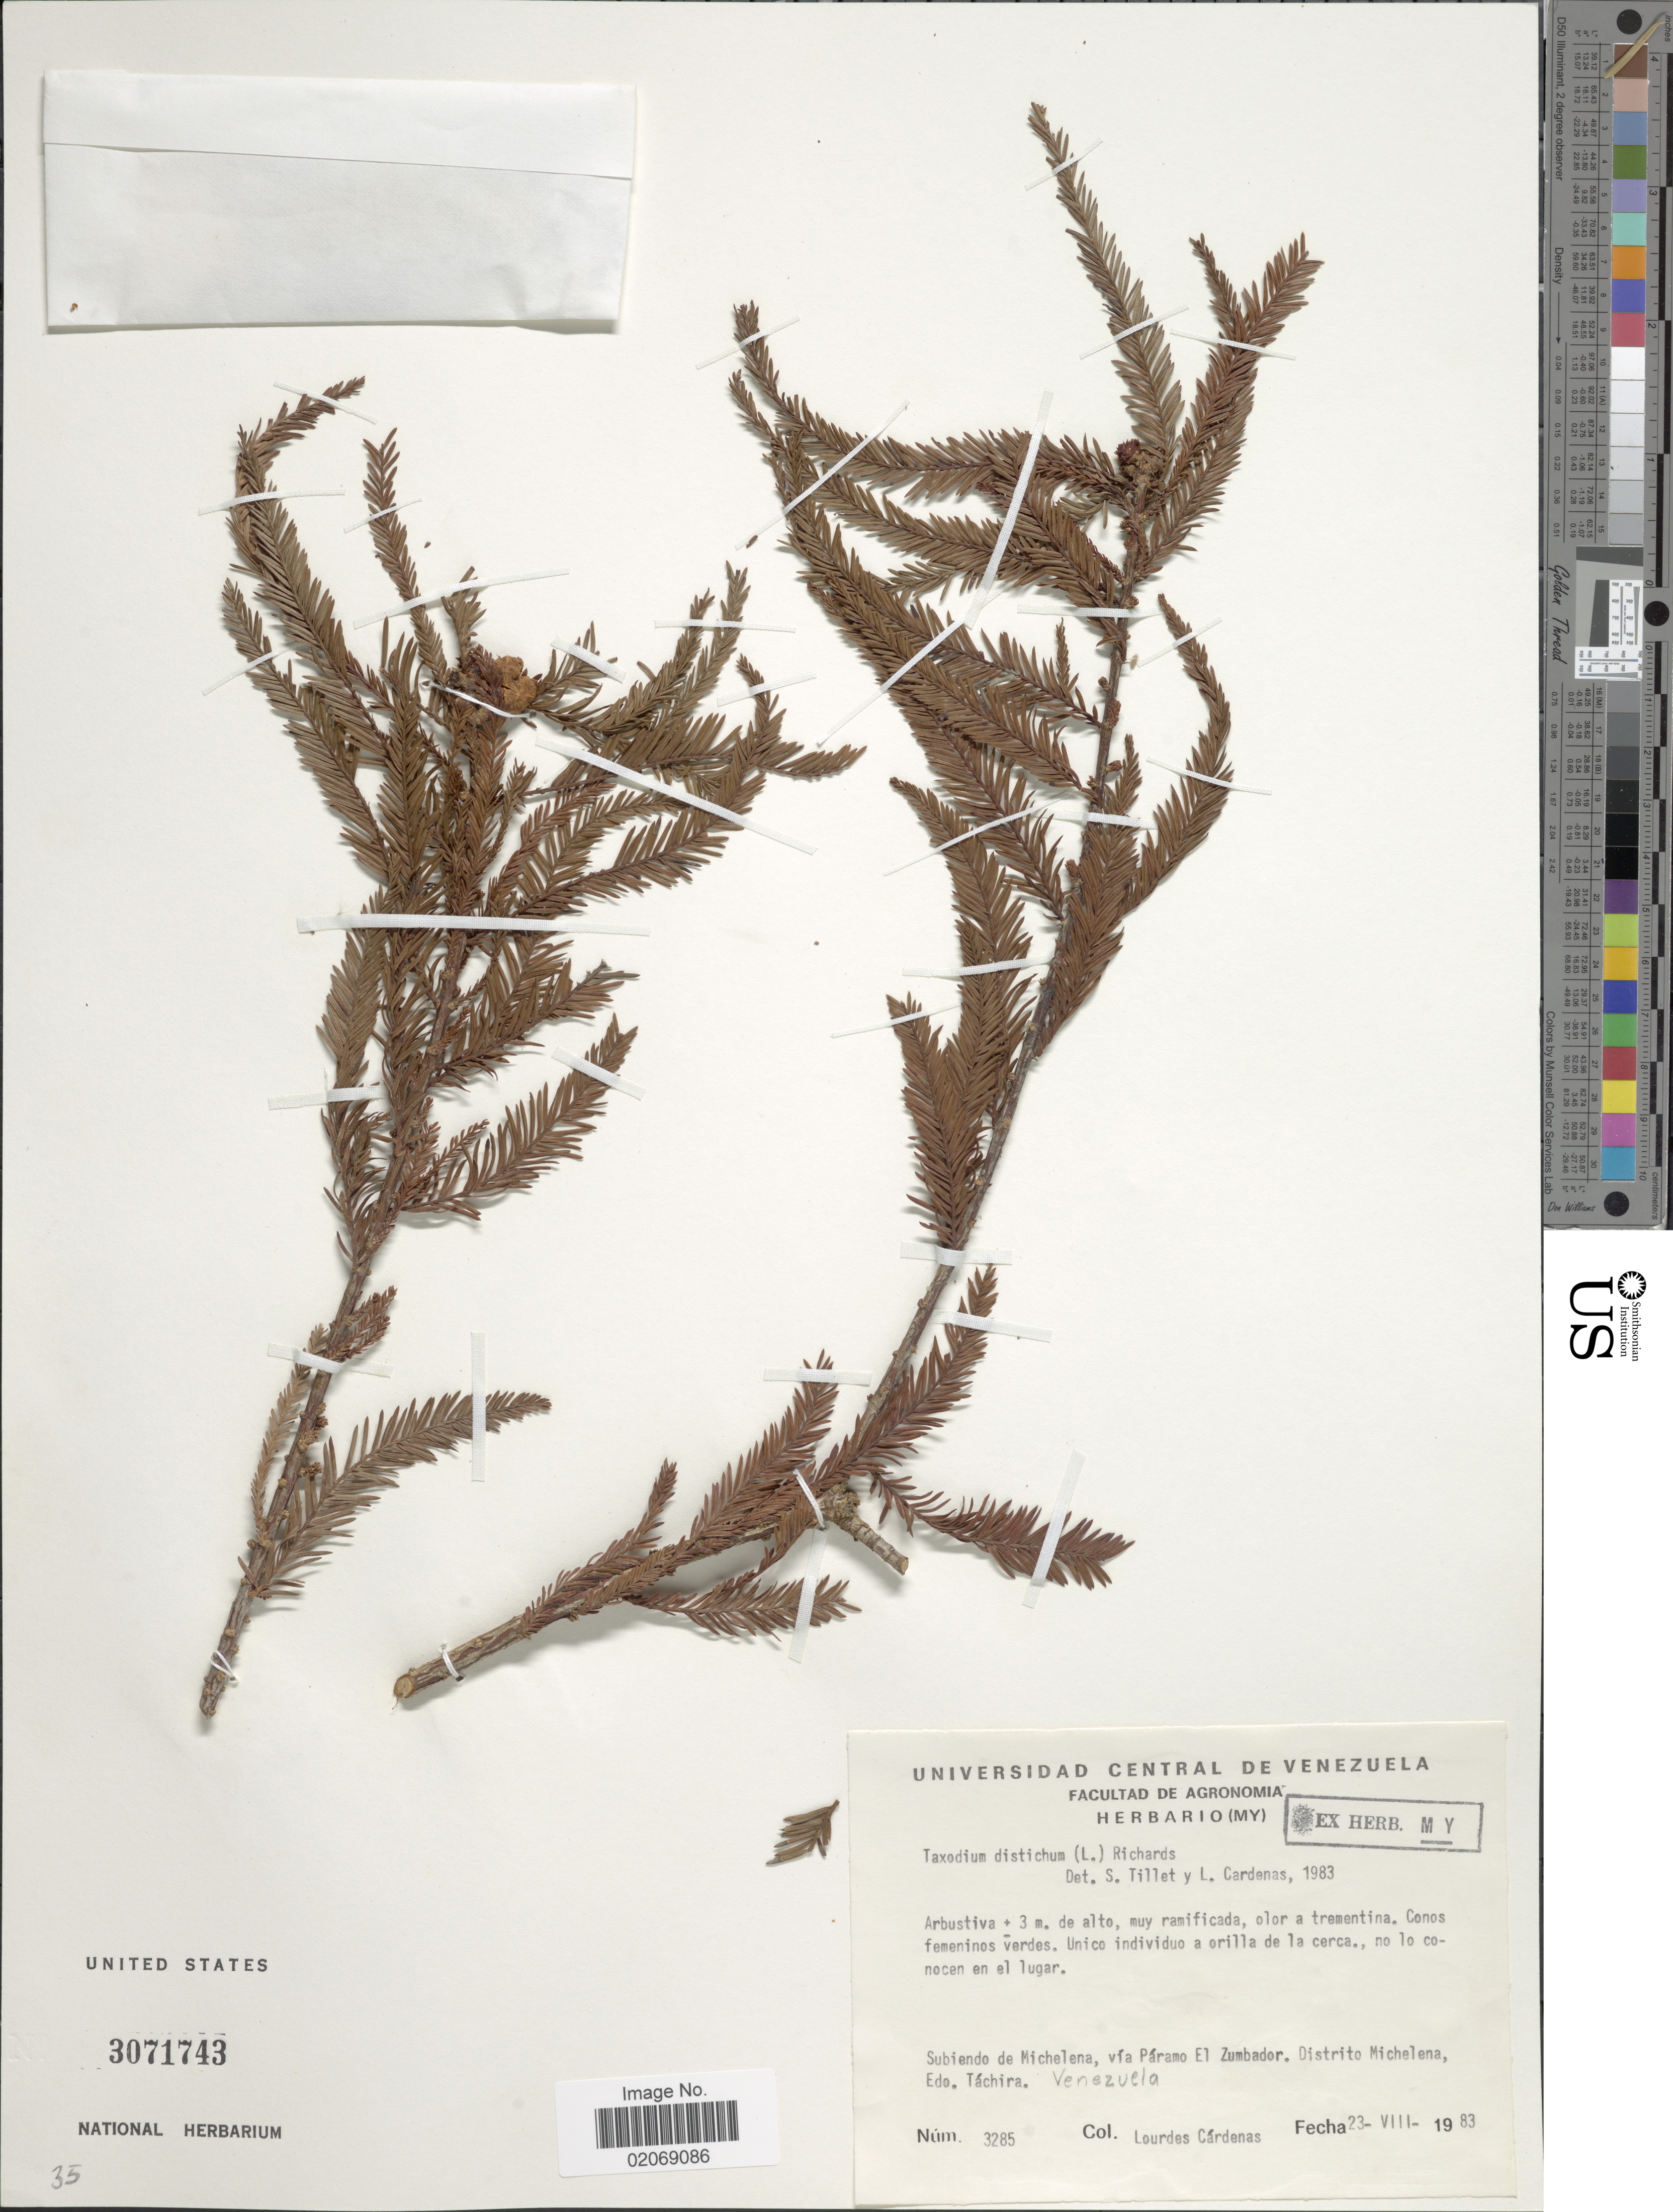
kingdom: Plantae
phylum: Tracheophyta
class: Pinopsida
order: Pinales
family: Cupressaceae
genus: Taxodium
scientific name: Taxodium distichum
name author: (L.) Rich.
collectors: L. Cárdenas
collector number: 3285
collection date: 1983-08-23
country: Venezuela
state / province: Tachira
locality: Subiendo de Michelena, via Paramo El Zumbador. Distrito Michelena, Edo. Tachira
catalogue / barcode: US 3071743